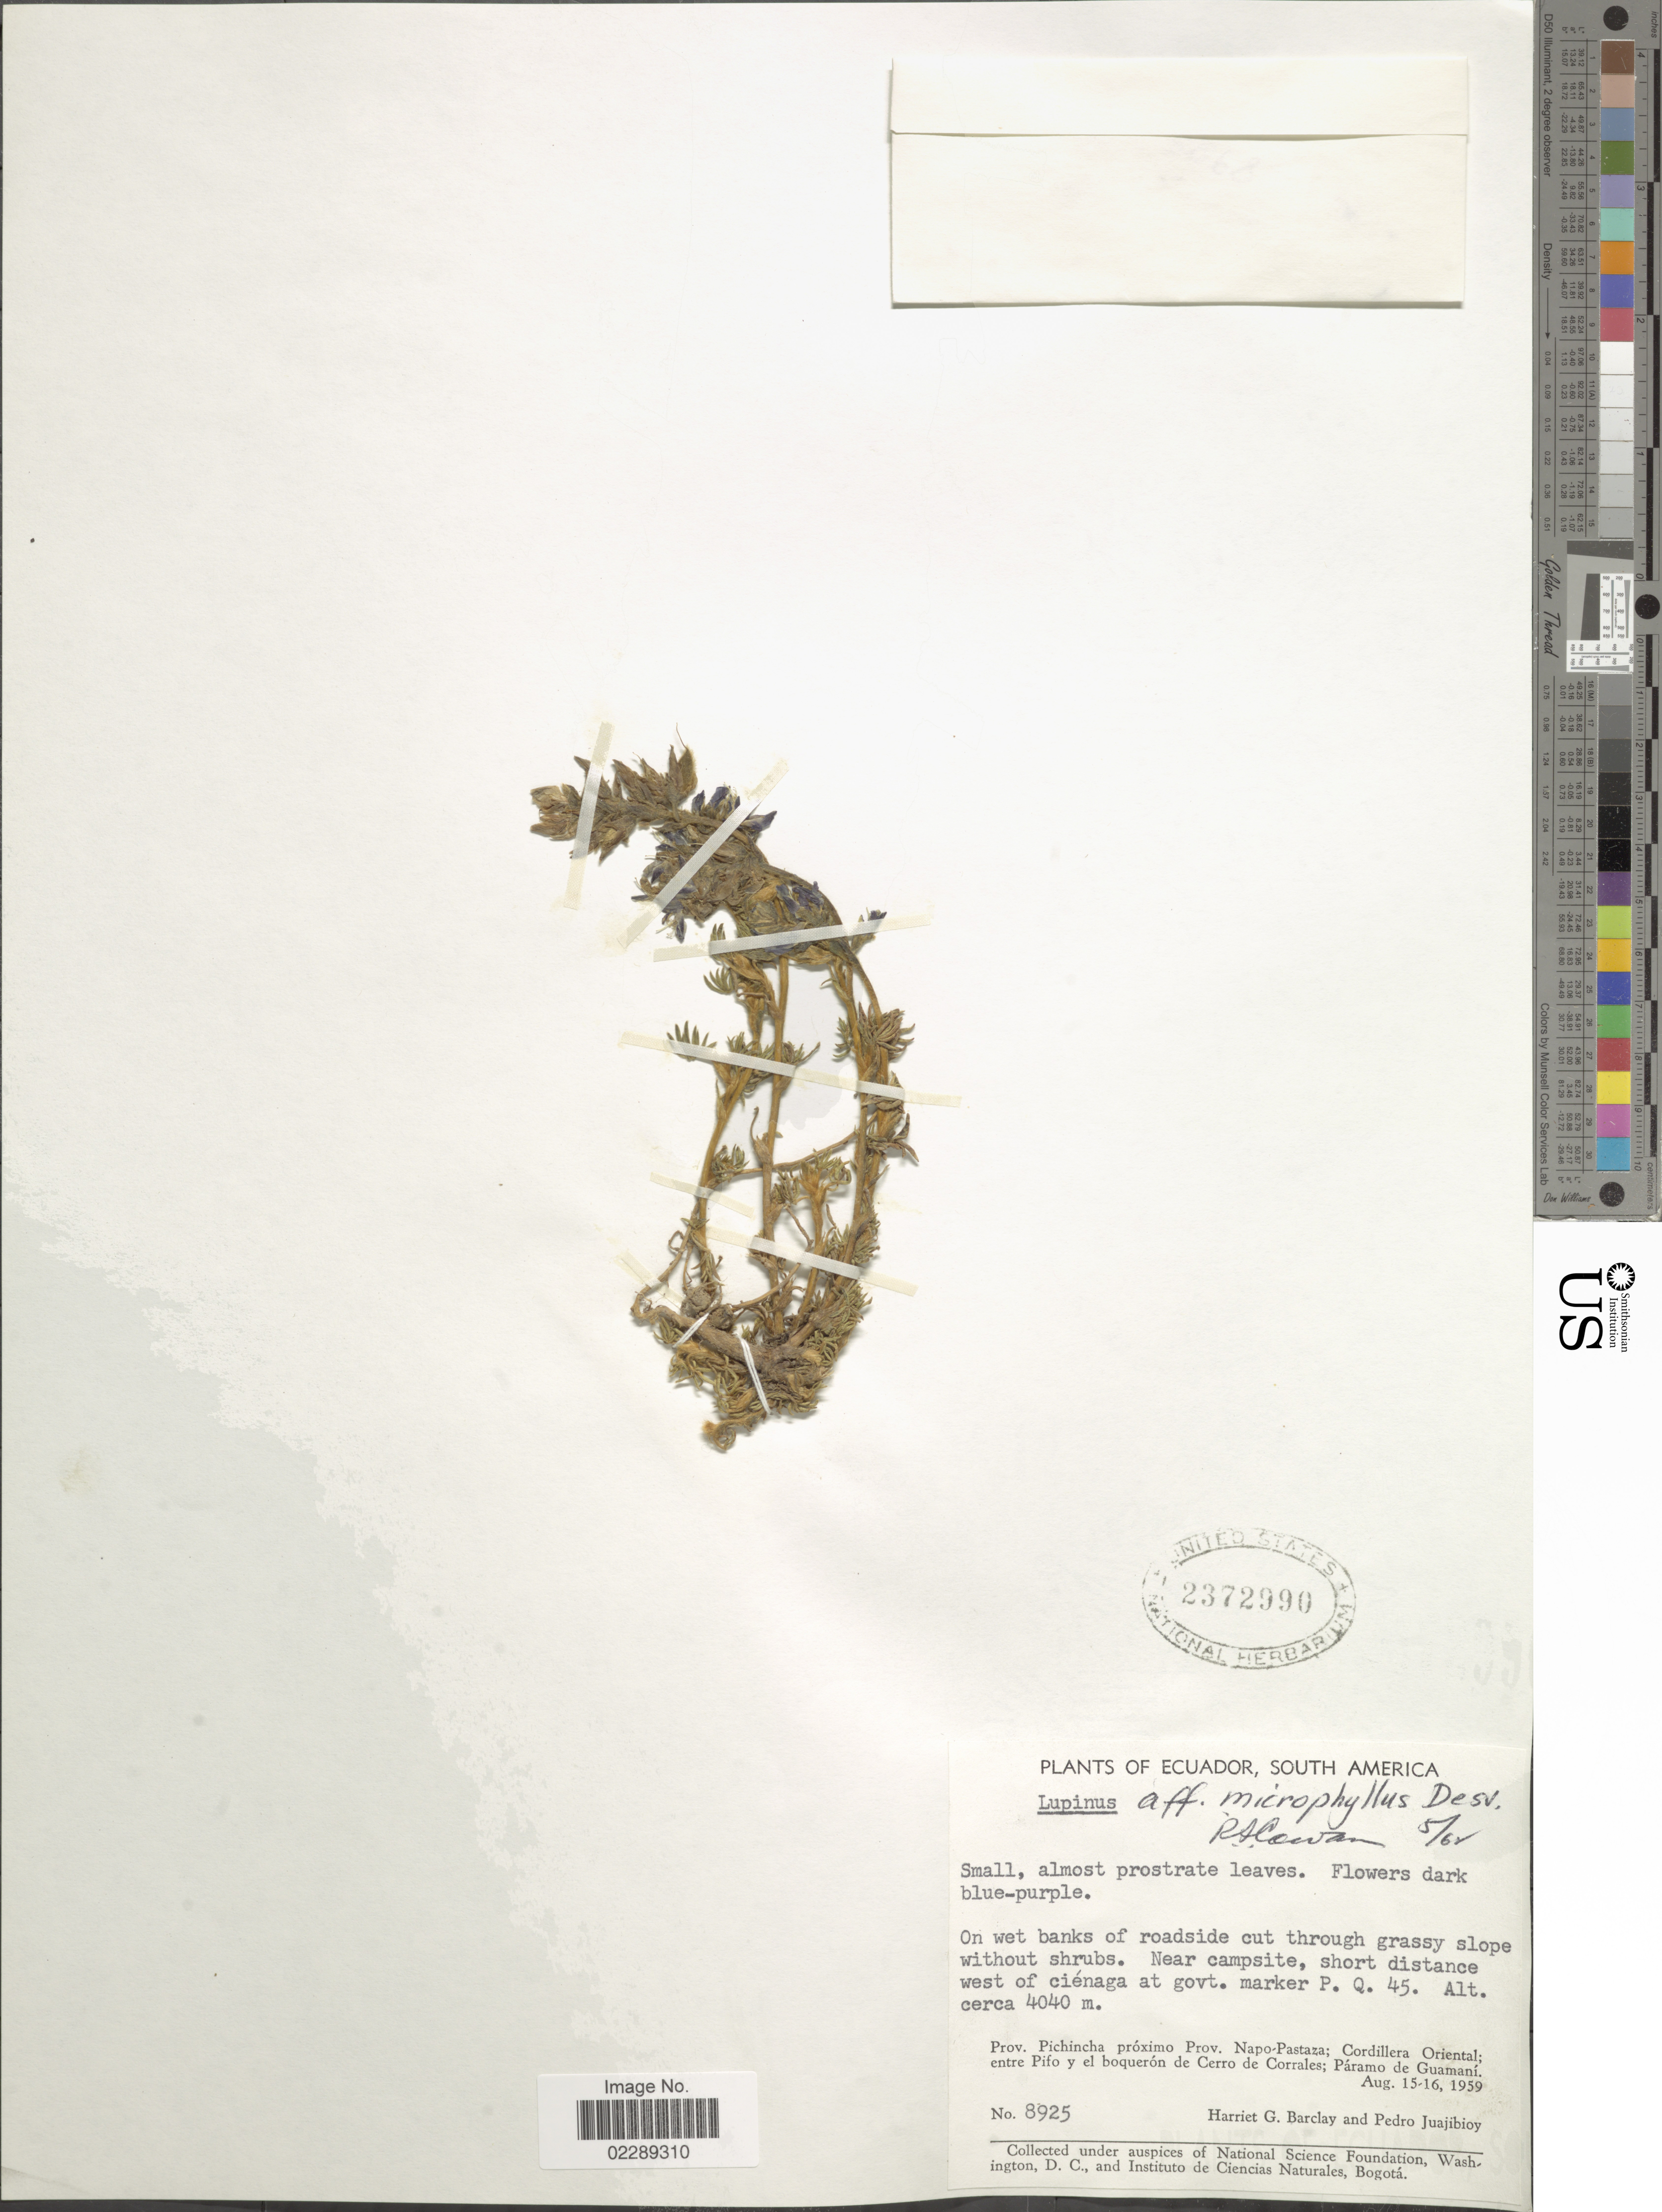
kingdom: Plantae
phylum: Tracheophyta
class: Magnoliopsida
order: Fabales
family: Fabaceae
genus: Lupinus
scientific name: Lupinus microphyllus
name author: Desr.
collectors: H. G. Barclay & P. Juajibioy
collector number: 8925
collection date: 1959-08-15/1959-08-16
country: Ecuador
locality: Prov. Pichincha próximo Prov. Napo-Pastaza; Cordillera Oriental; entre Pifo y el boquerón de Cerro de Corrales; Páramo de Guamaní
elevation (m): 4040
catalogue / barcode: US 2372990